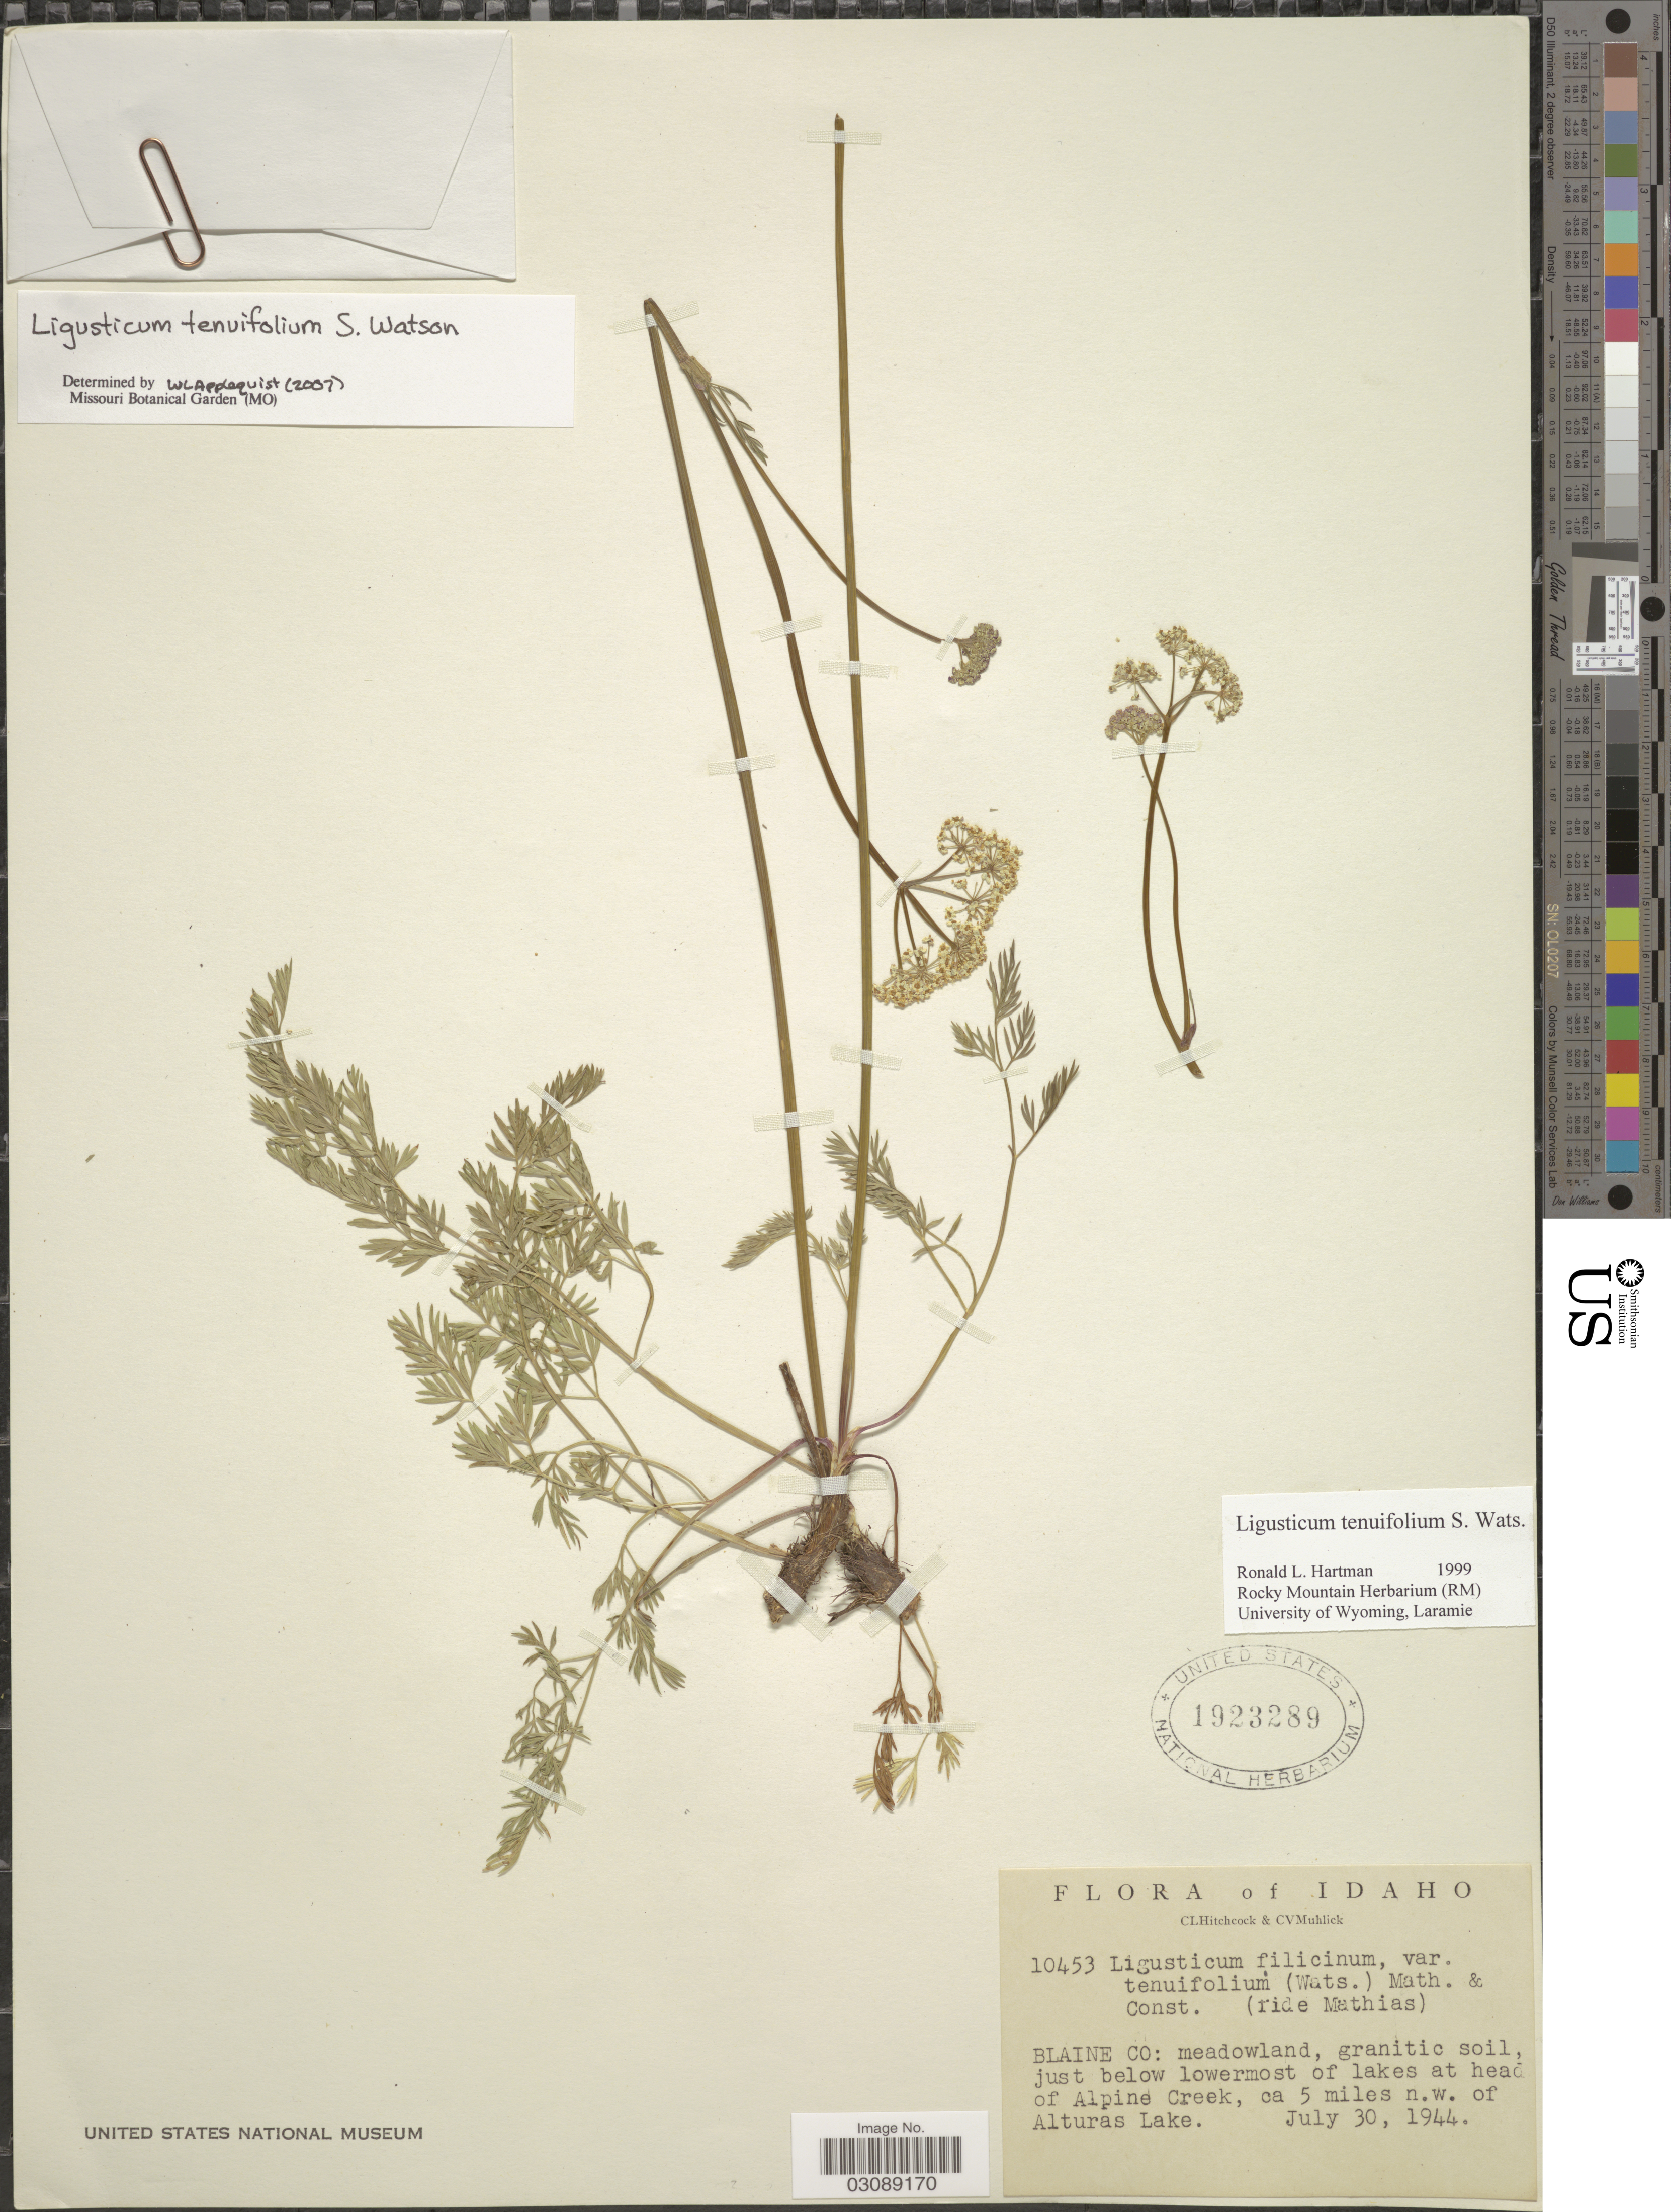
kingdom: Plantae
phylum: Tracheophyta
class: Magnoliopsida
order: Apiales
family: Apiaceae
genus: Ligusticum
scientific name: Ligusticum tenuifolium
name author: S. Watson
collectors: C. L. Hitchcock & C. V. Muhlick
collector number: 10453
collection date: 1944-07-30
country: United States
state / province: Idaho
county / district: Blaine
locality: meadowland, granitic soil, just below lowermost of lakes at head of Alpine Creek, ca 5 miles n.w. of Alturas Lake.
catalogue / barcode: US 1923289